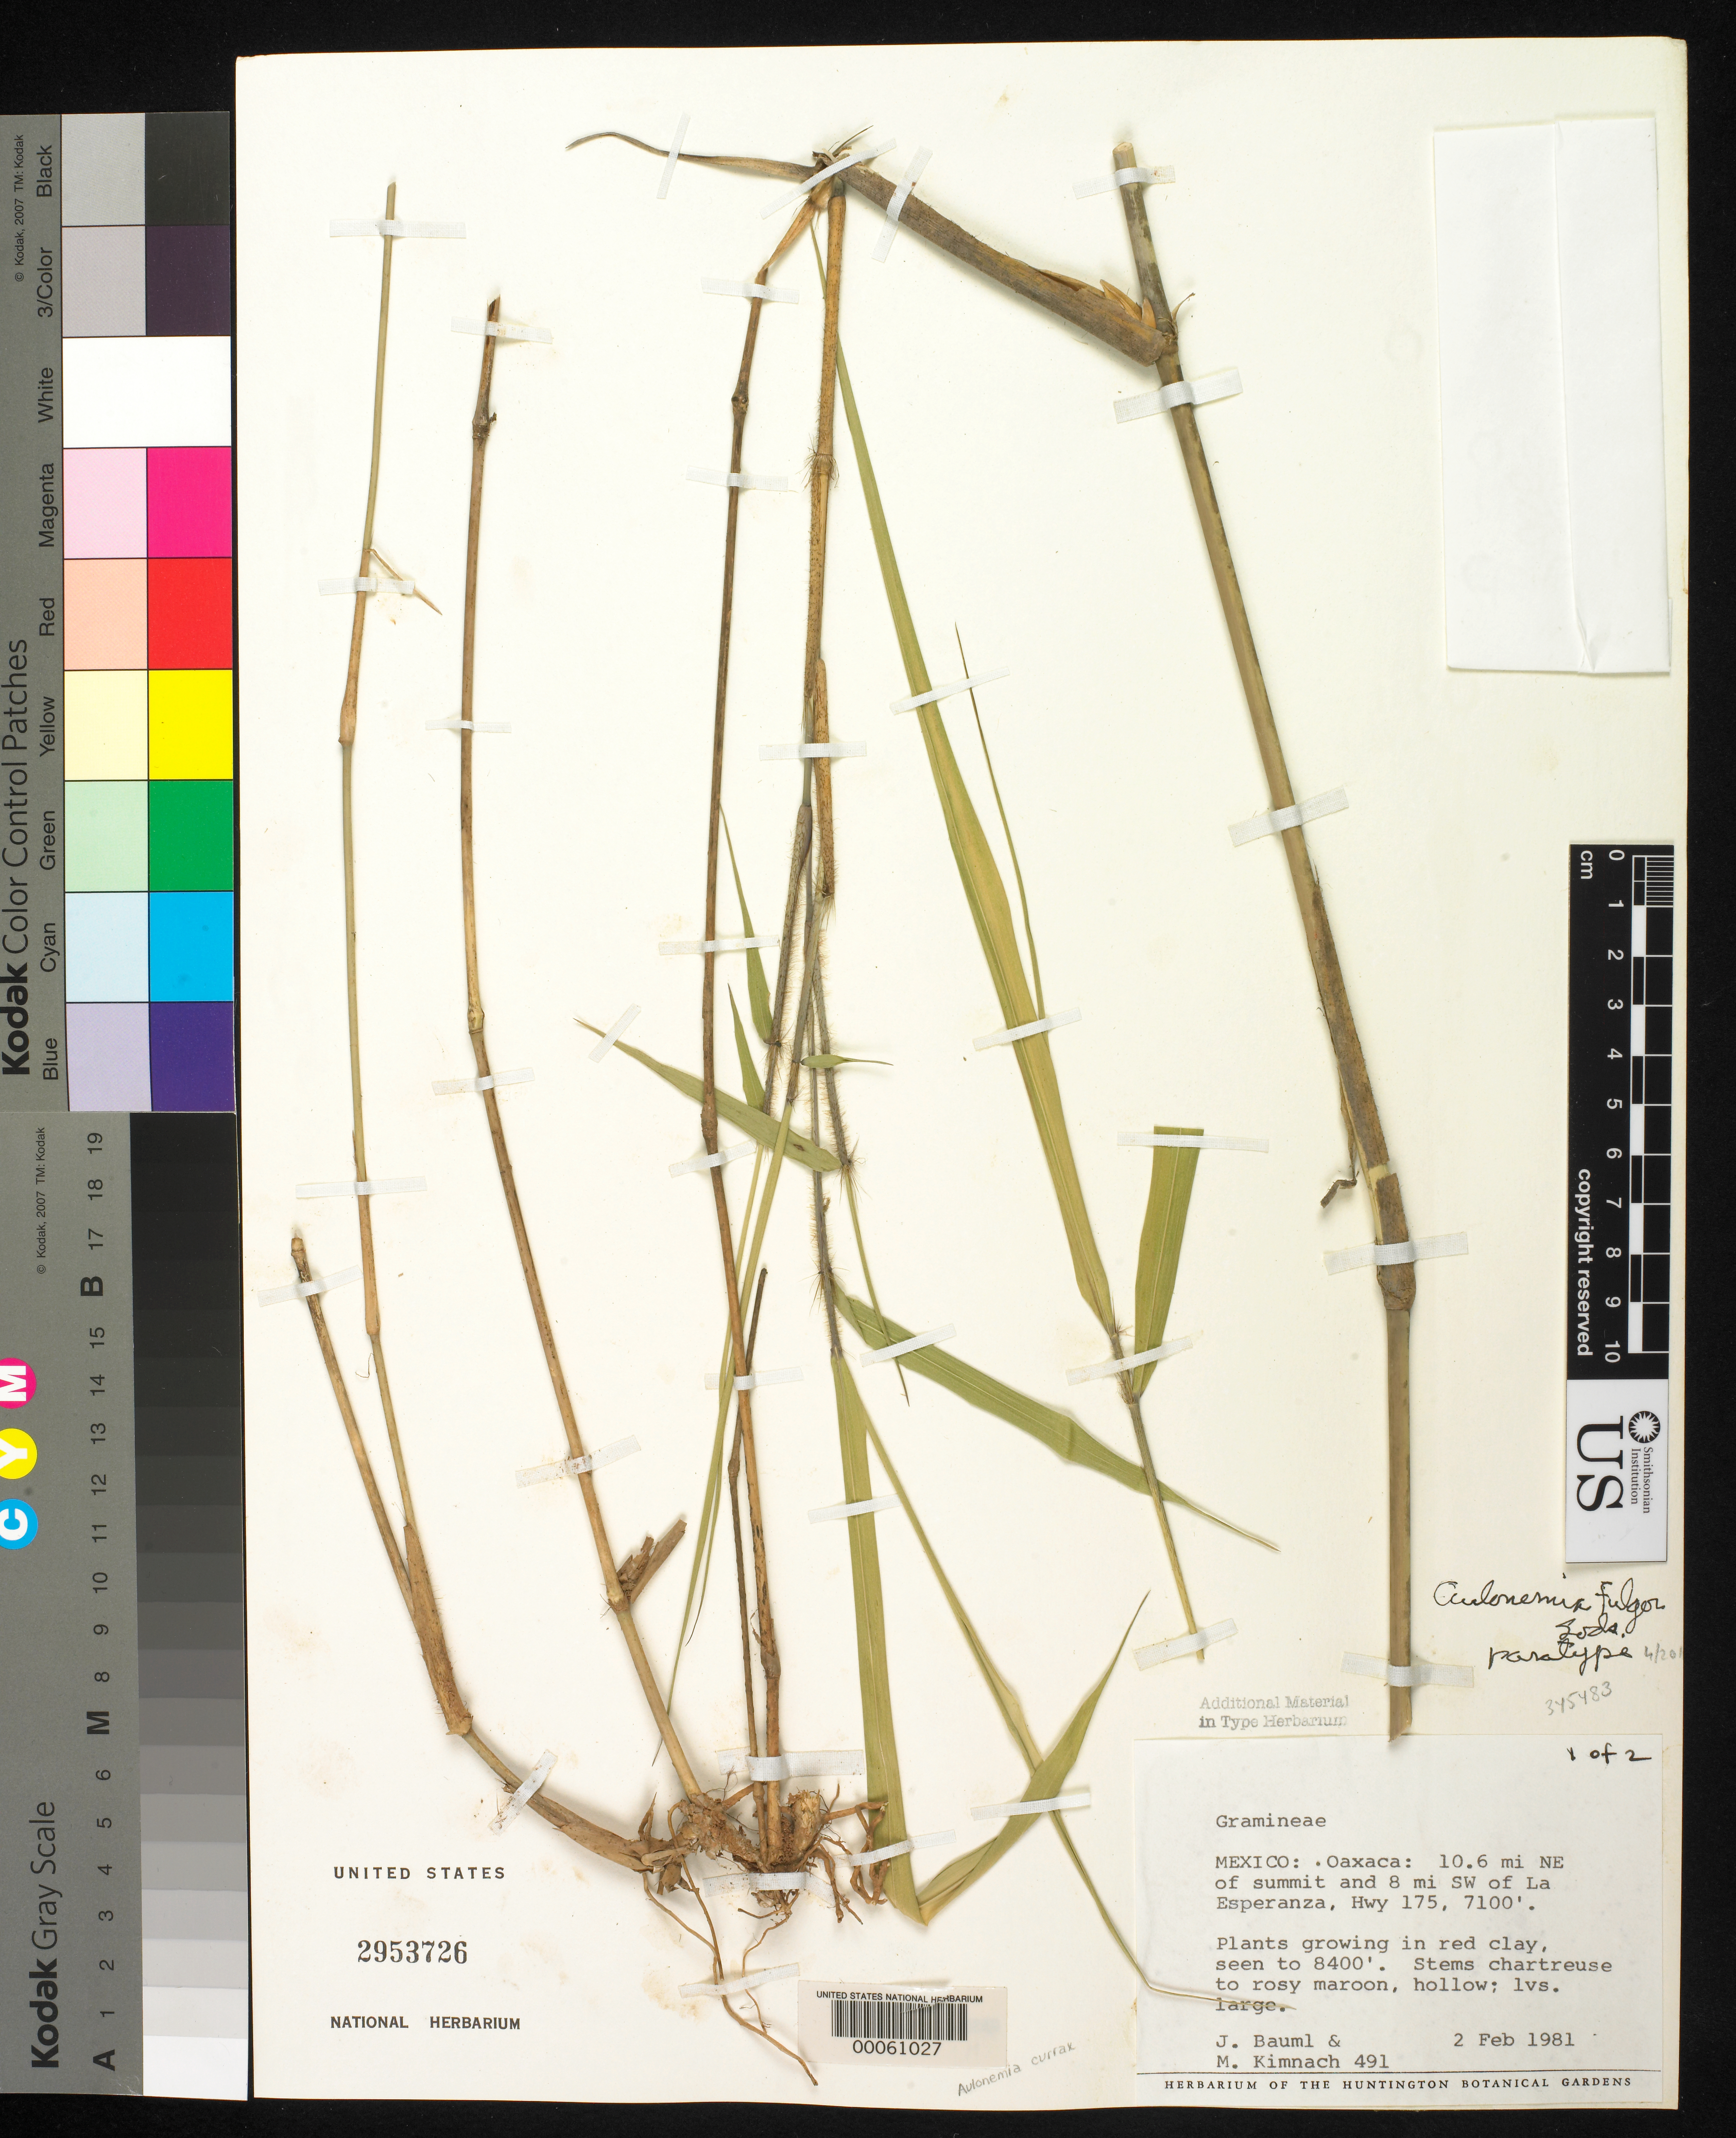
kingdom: Plantae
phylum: Tracheophyta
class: Liliopsida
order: Poales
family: Poaceae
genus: Olmeca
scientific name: Olmeca fulgor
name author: (Soderstr.) Ruíz-Sanchez et al.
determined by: Judziewicz, E. J.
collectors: M. W. Kimnach & J. Bauml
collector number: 491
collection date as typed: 02 Feb 1981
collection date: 1981-02-02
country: Mexico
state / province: Oaxaca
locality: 10.6 mi NE of summit and 8 mi SW of La Esperanza, Hwy 175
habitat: growing in red clay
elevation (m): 2164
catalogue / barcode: US 2953726